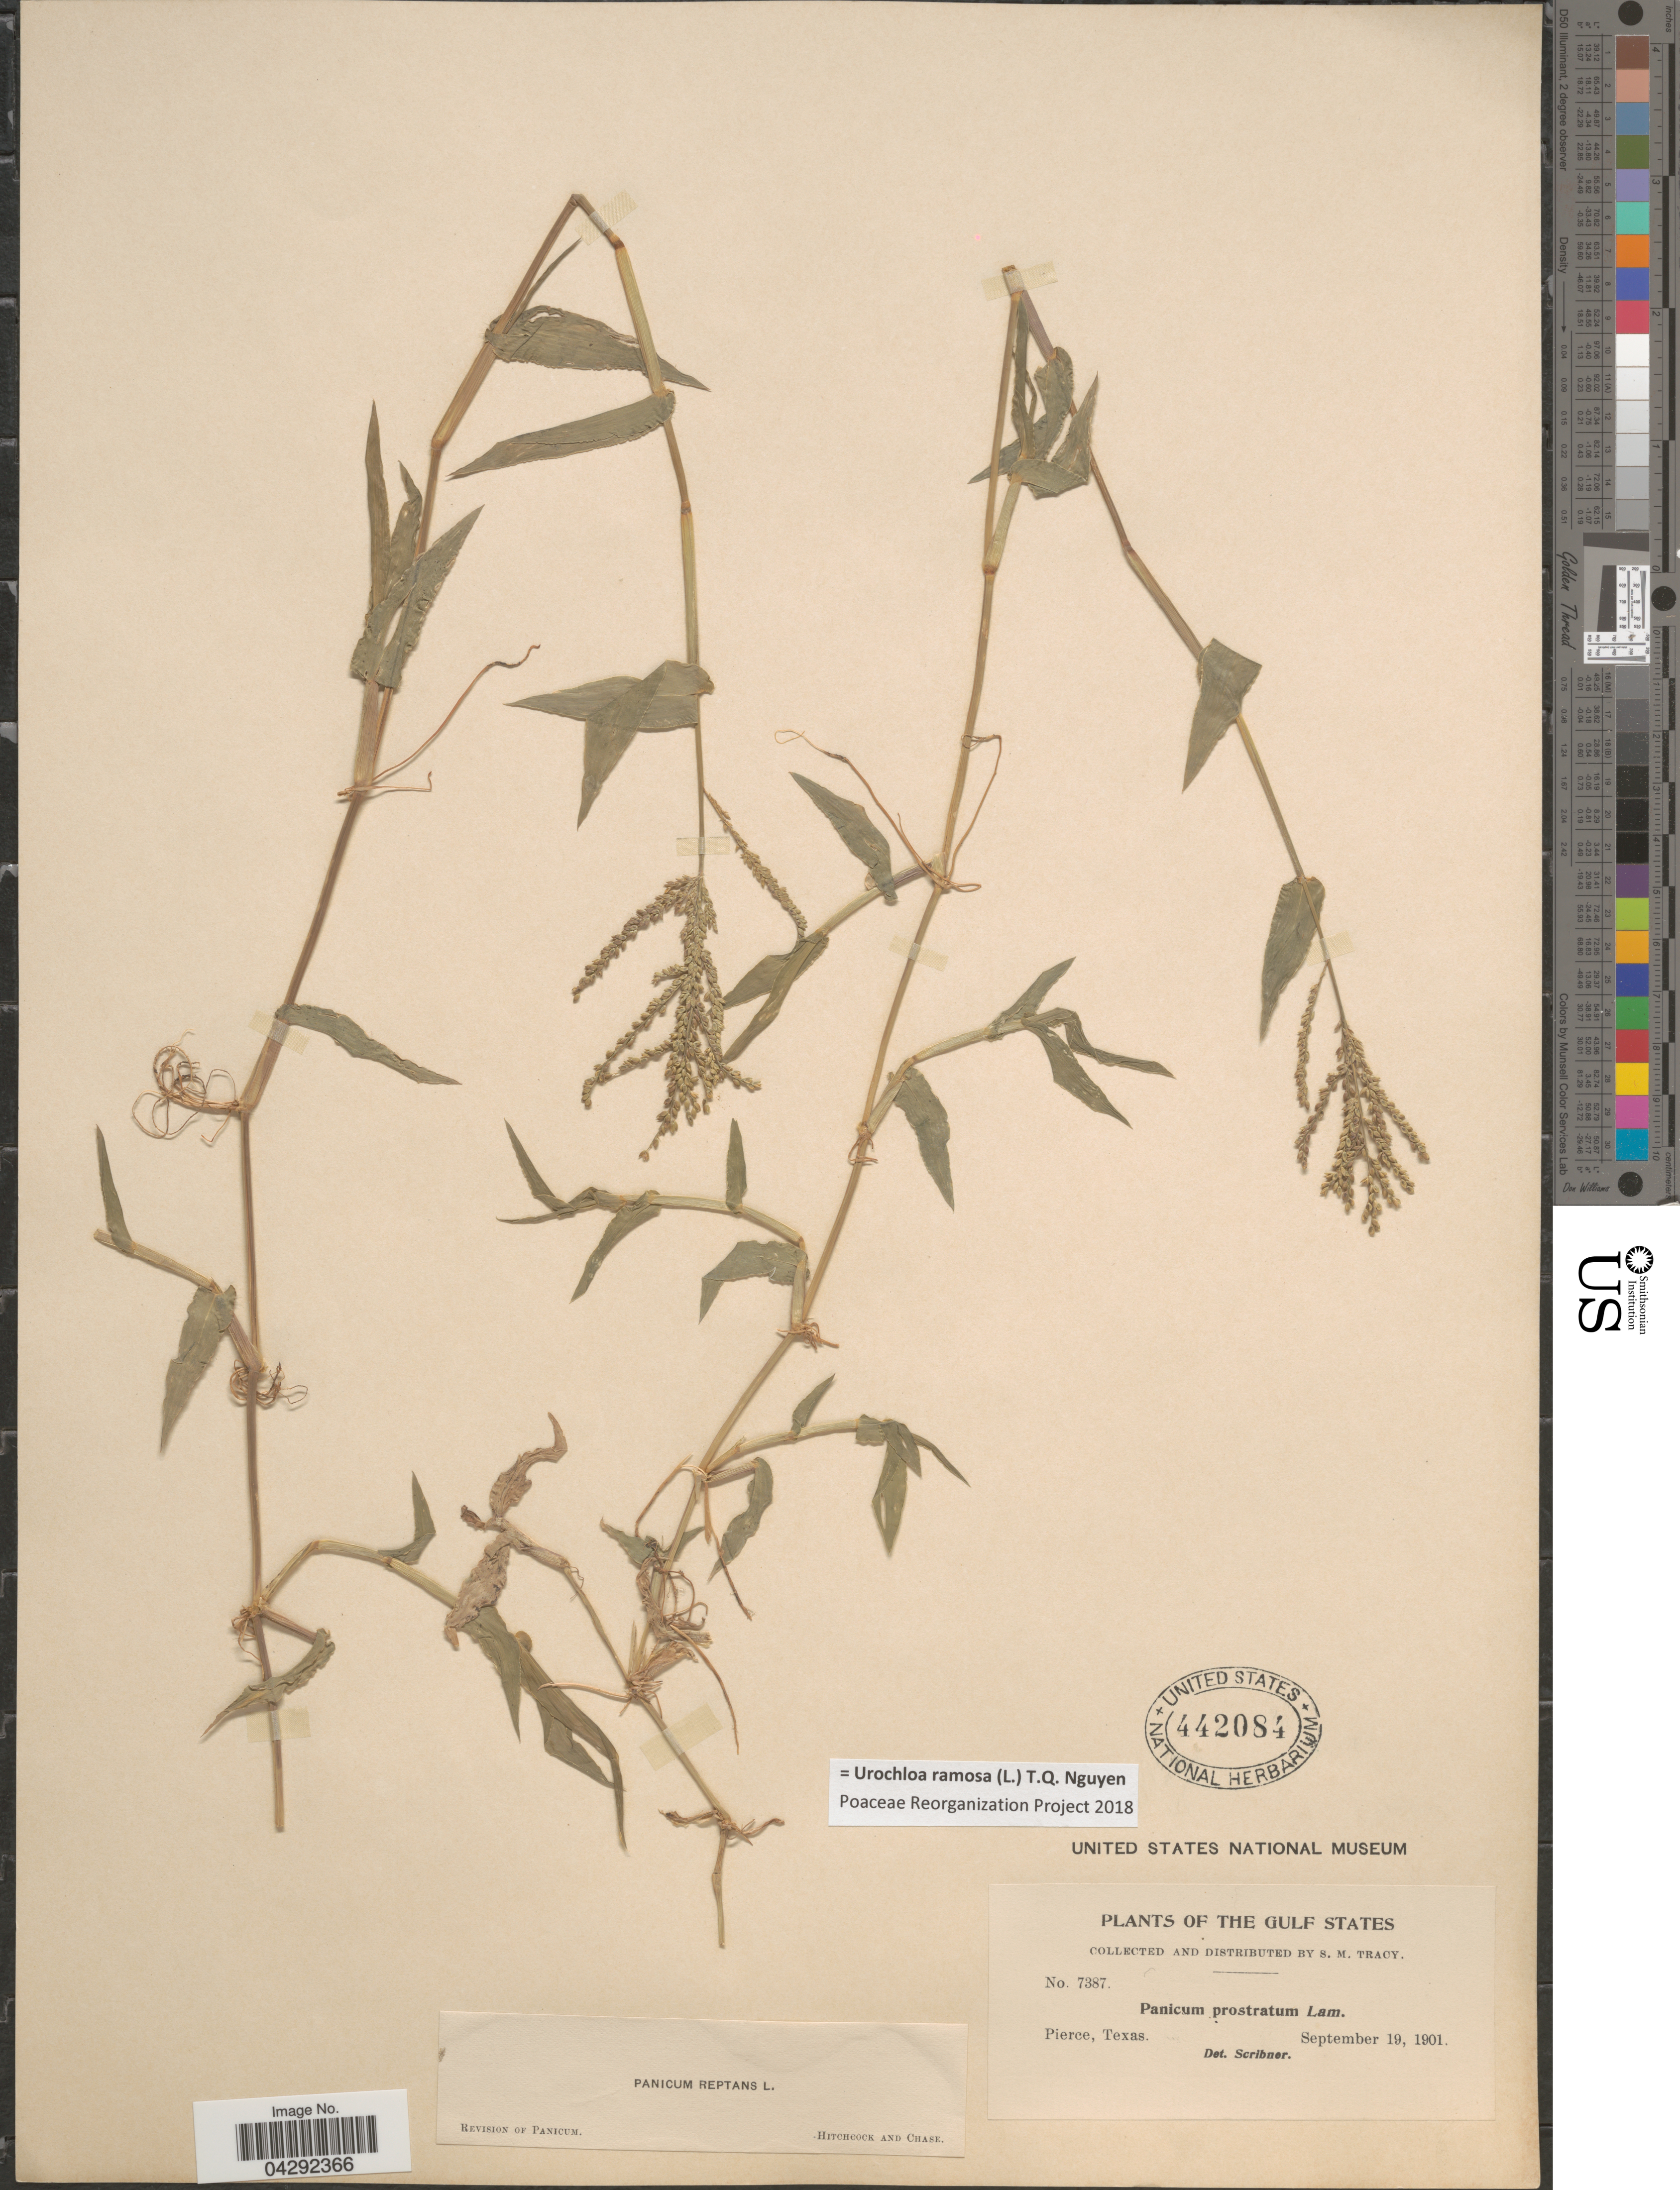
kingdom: Plantae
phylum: Tracheophyta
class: Liliopsida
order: Poales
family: Poaceae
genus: Urochloa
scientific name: Urochloa ramosa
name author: T.Q. Nguyen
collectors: S. M. Tracy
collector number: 7387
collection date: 1901-09-19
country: United States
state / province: Texas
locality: The Gulf States. Pierce.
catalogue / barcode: US 442084